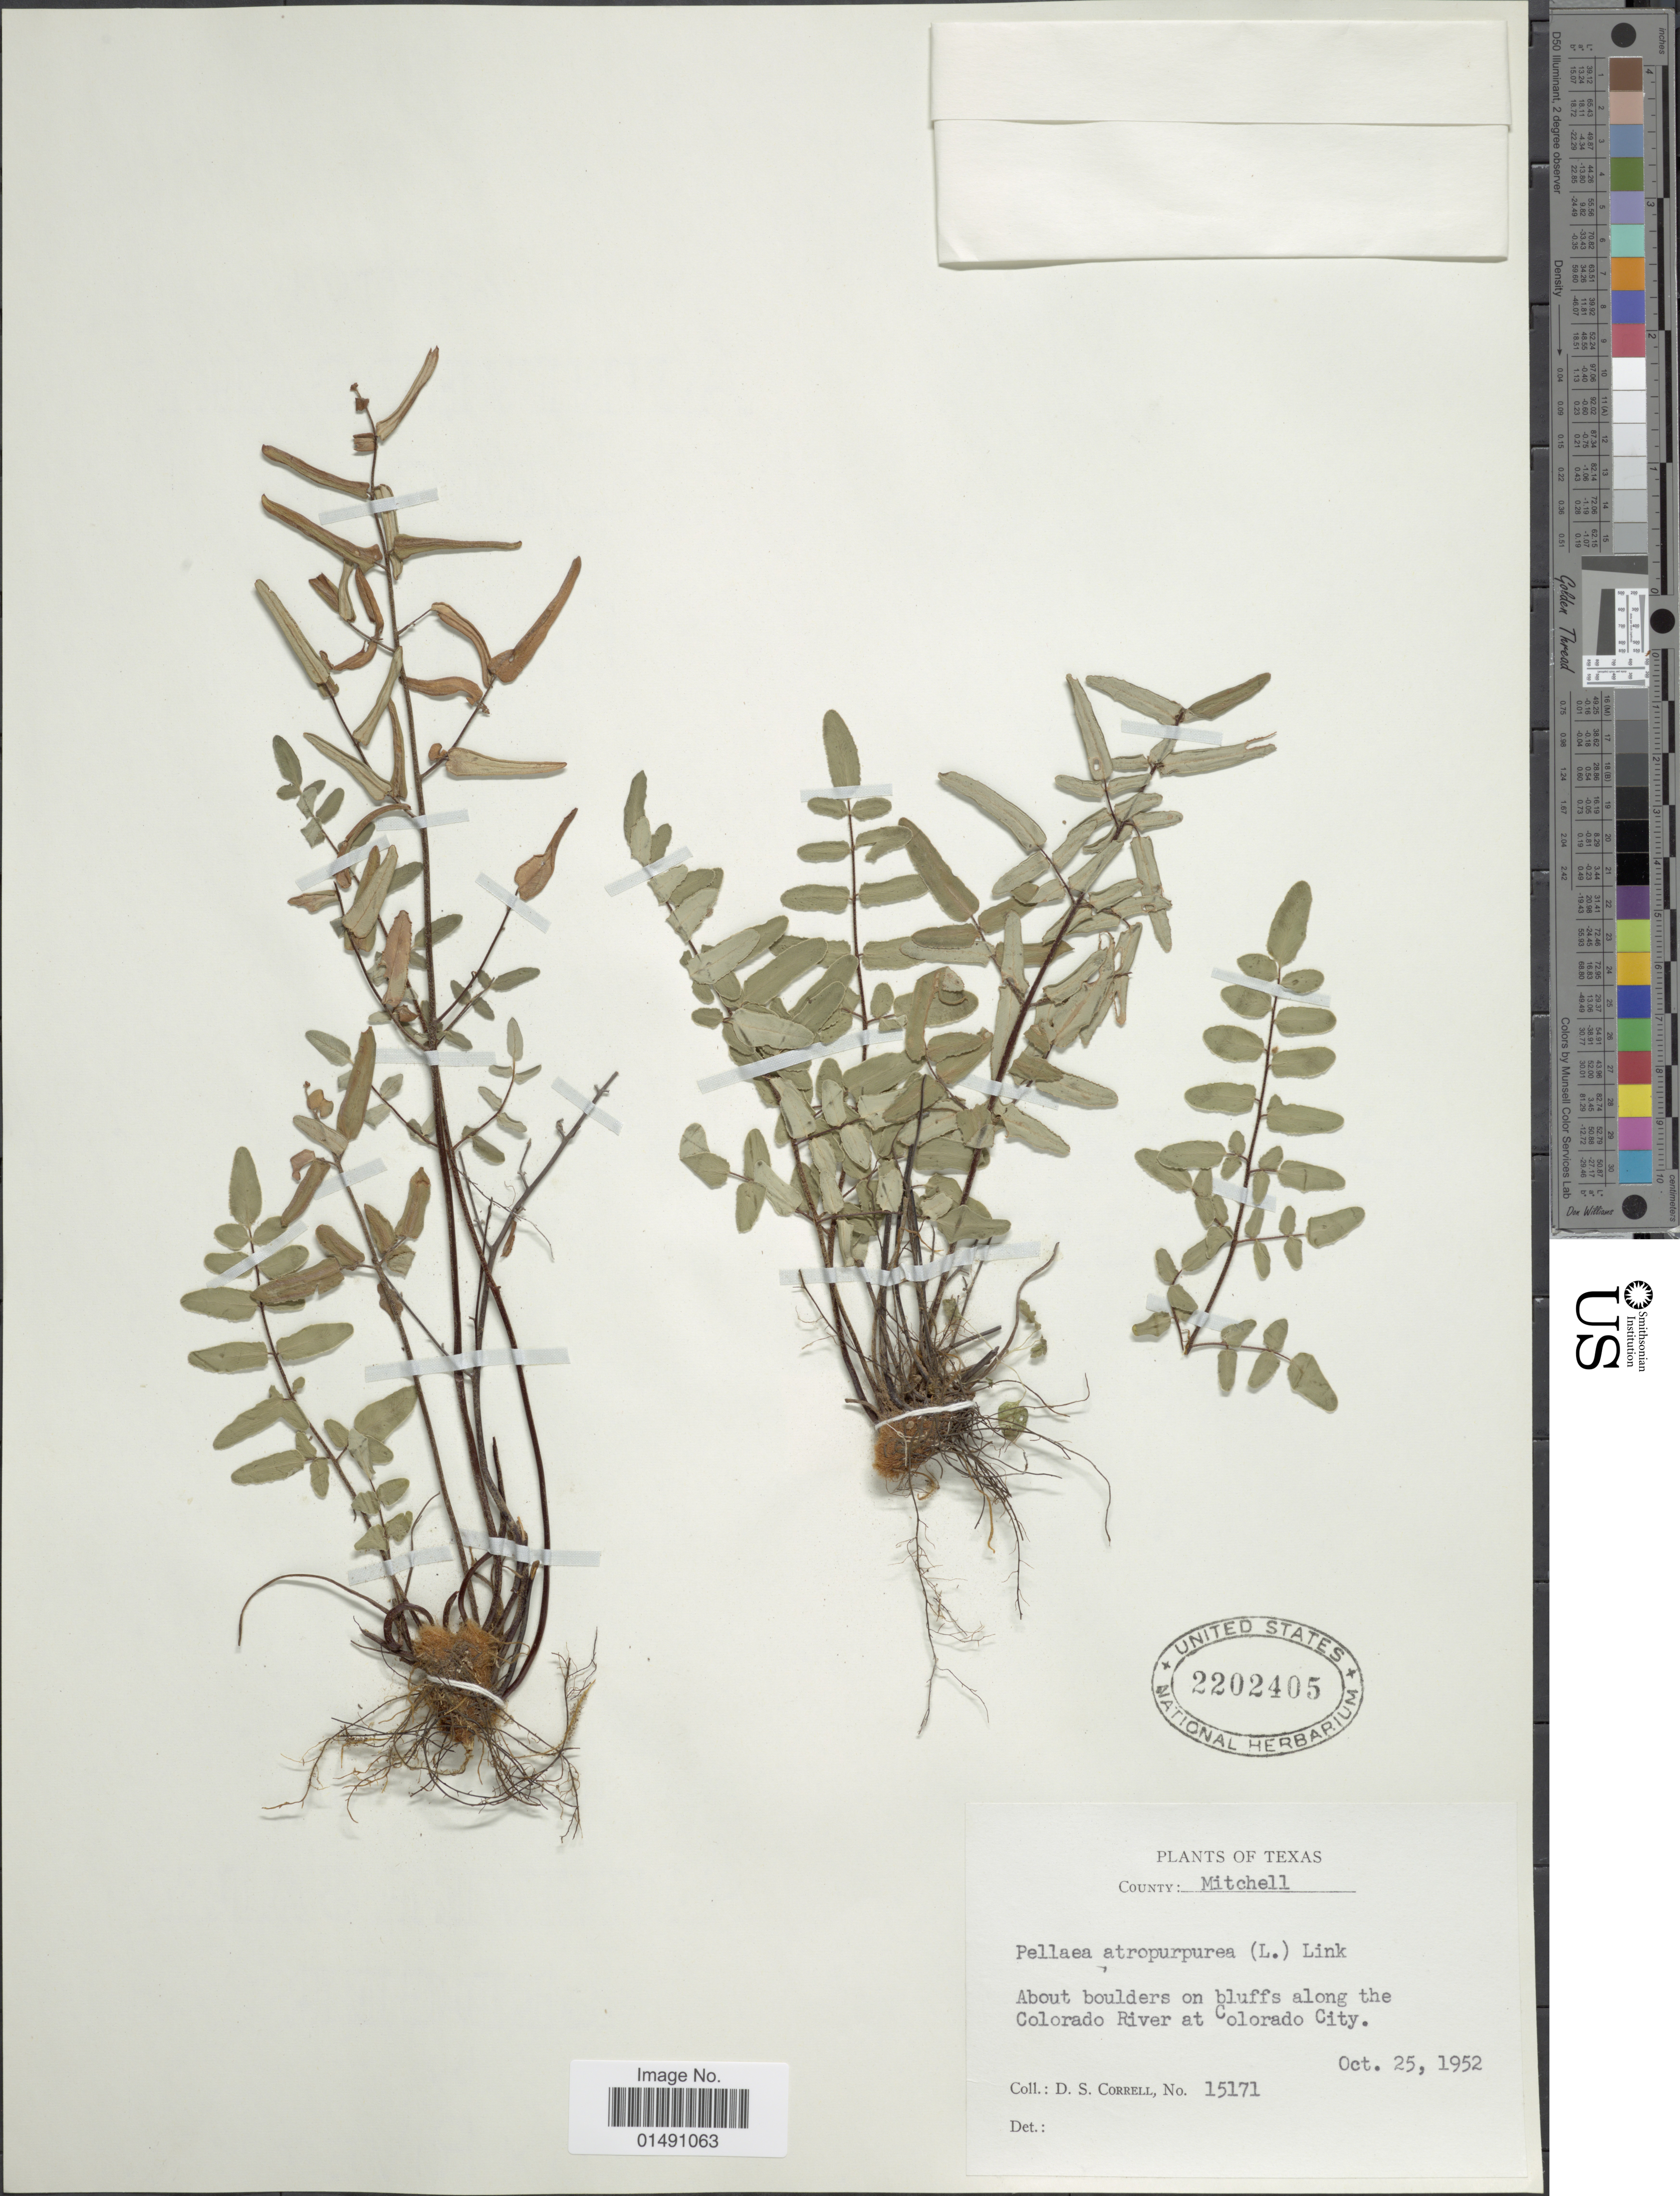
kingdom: Plantae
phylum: Tracheophyta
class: Polypodiopsida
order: Polypodiales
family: Pteridaceae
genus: Pellaea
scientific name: Pellaea atropurpurea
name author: (L.) Link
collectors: D. S. Correll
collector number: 15171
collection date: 1952-10-25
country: United States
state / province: Texas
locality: County: Mitchell, About boulders on bluffs along the Colorado River at Colrdo City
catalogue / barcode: US 2202405